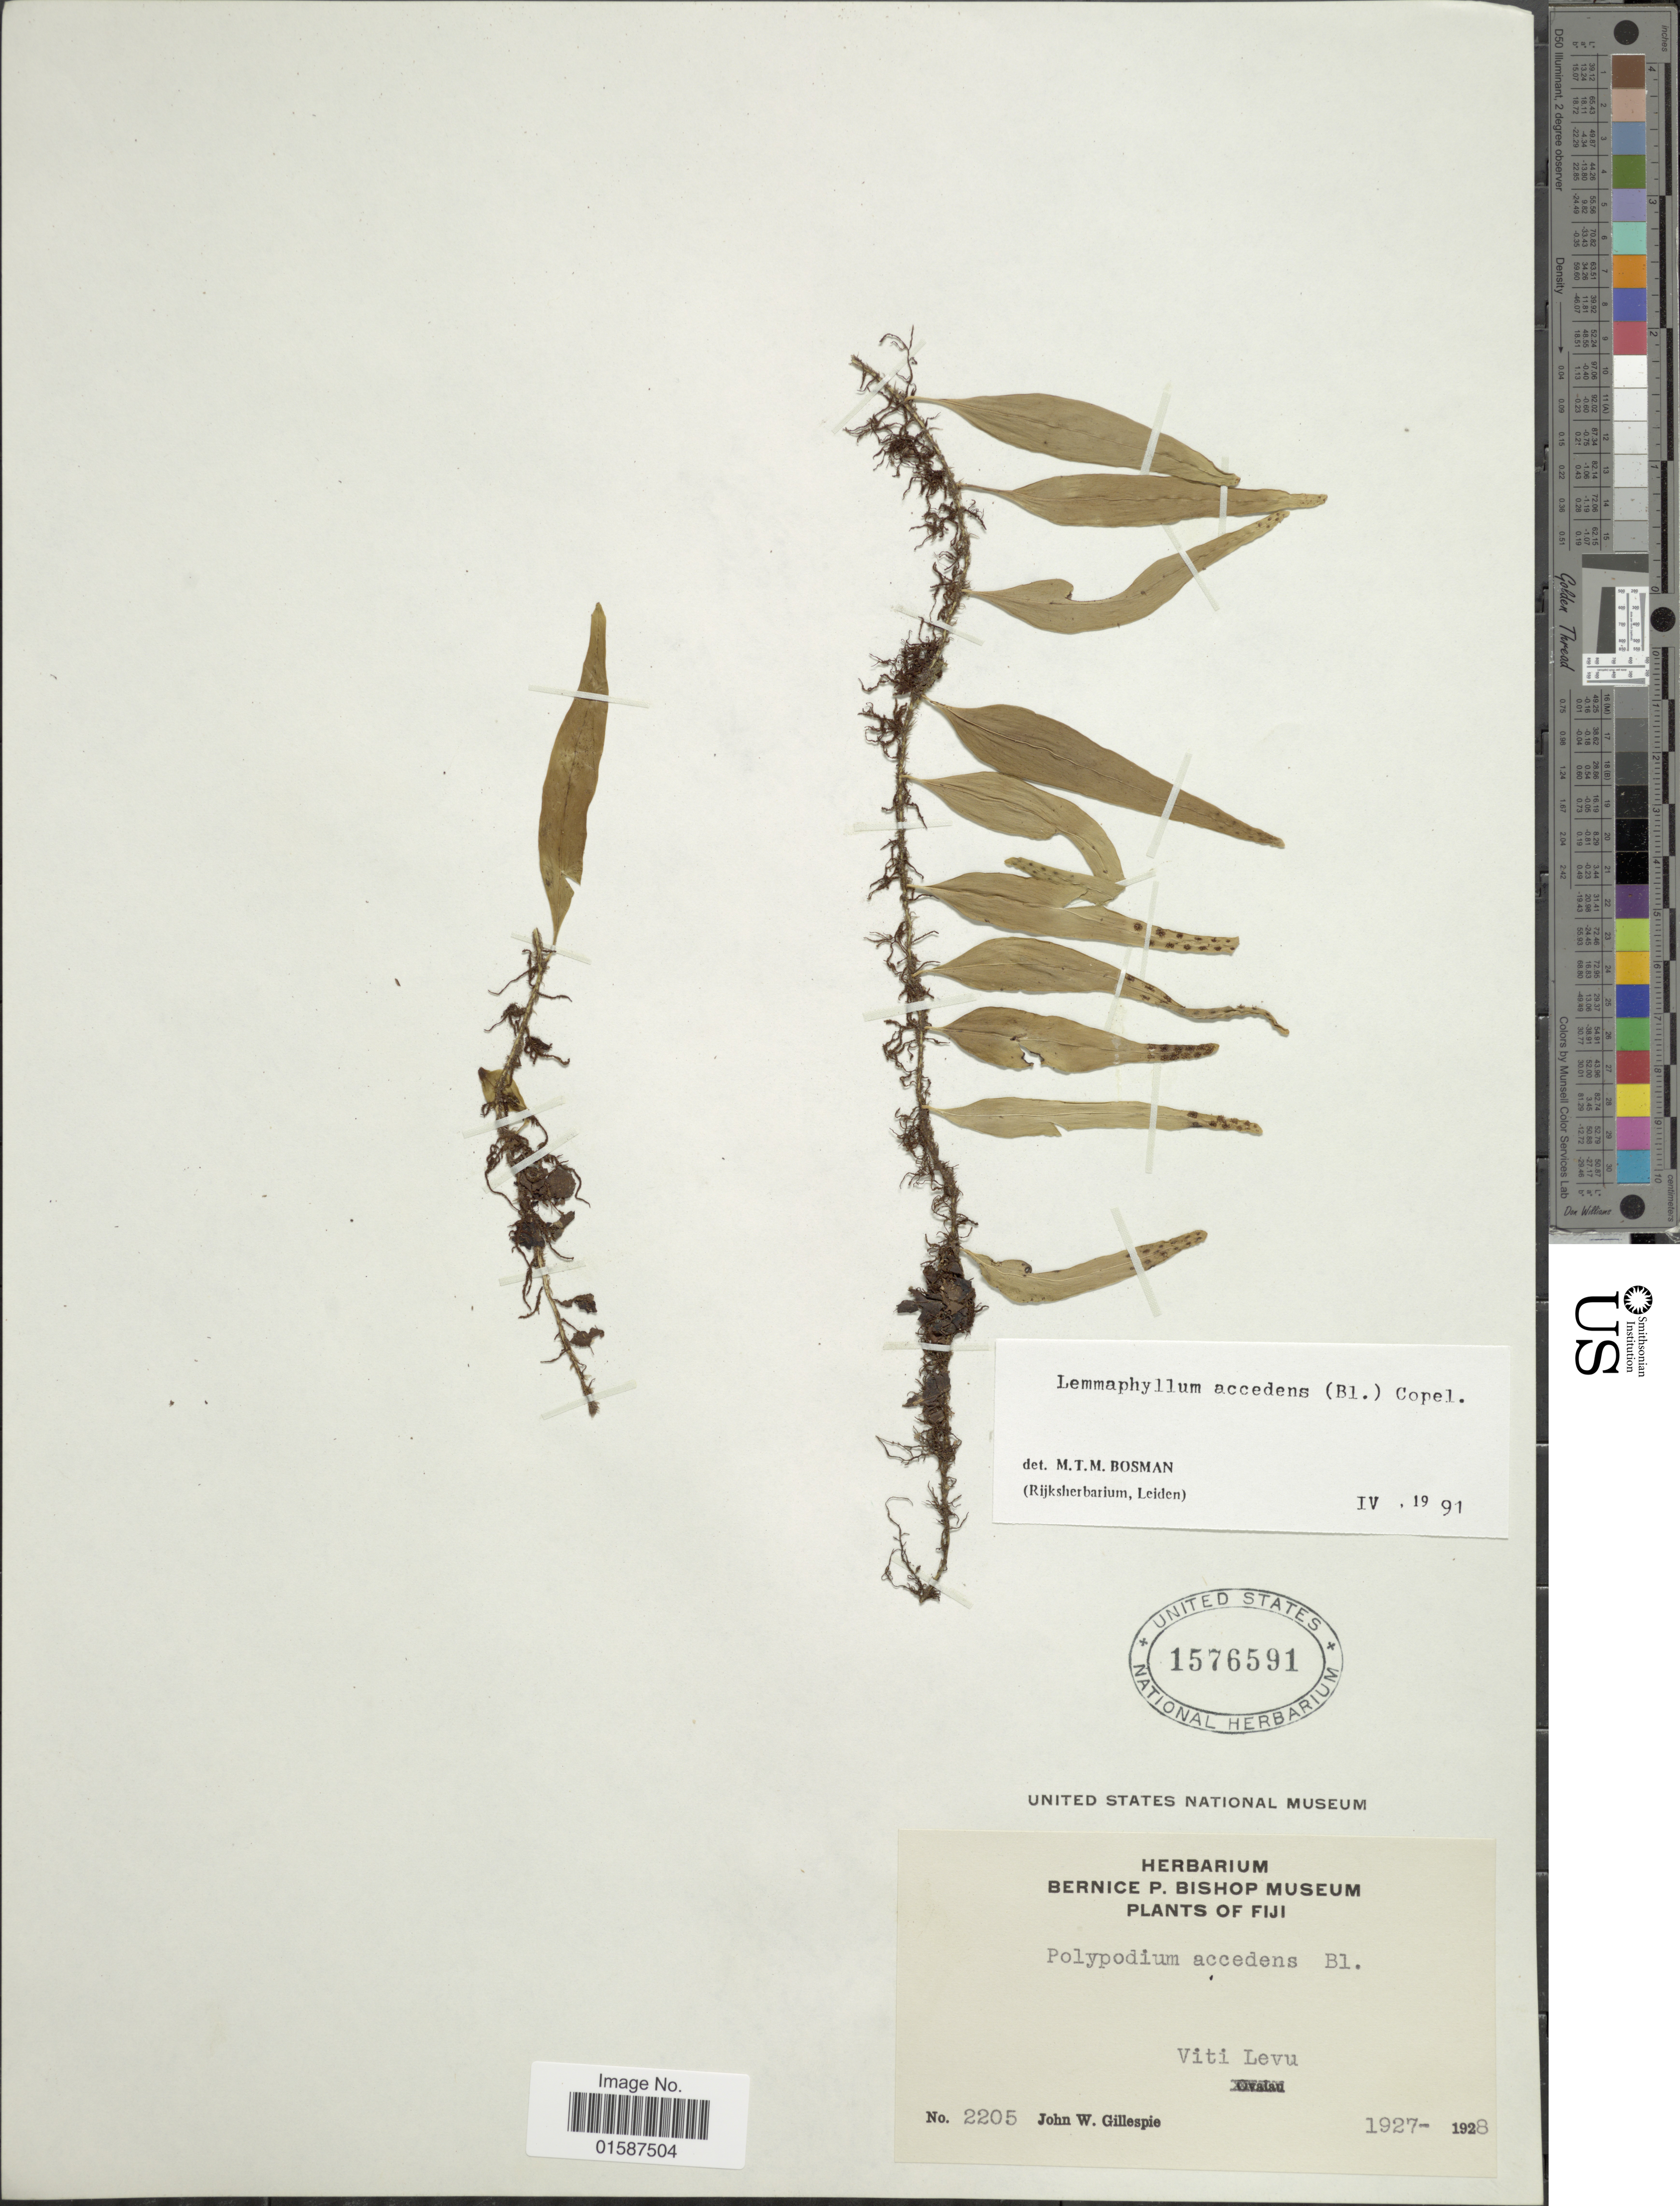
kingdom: Plantae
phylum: Tracheophyta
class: Polypodiopsida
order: Polypodiales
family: Polypodiaceae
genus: Lemmaphyllum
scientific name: Lemmaphyllum accedens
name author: (Blume) Donk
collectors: J. W. Gillespie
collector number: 2205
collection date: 1927/1928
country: Fiji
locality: Viti Levu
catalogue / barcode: US 1576591